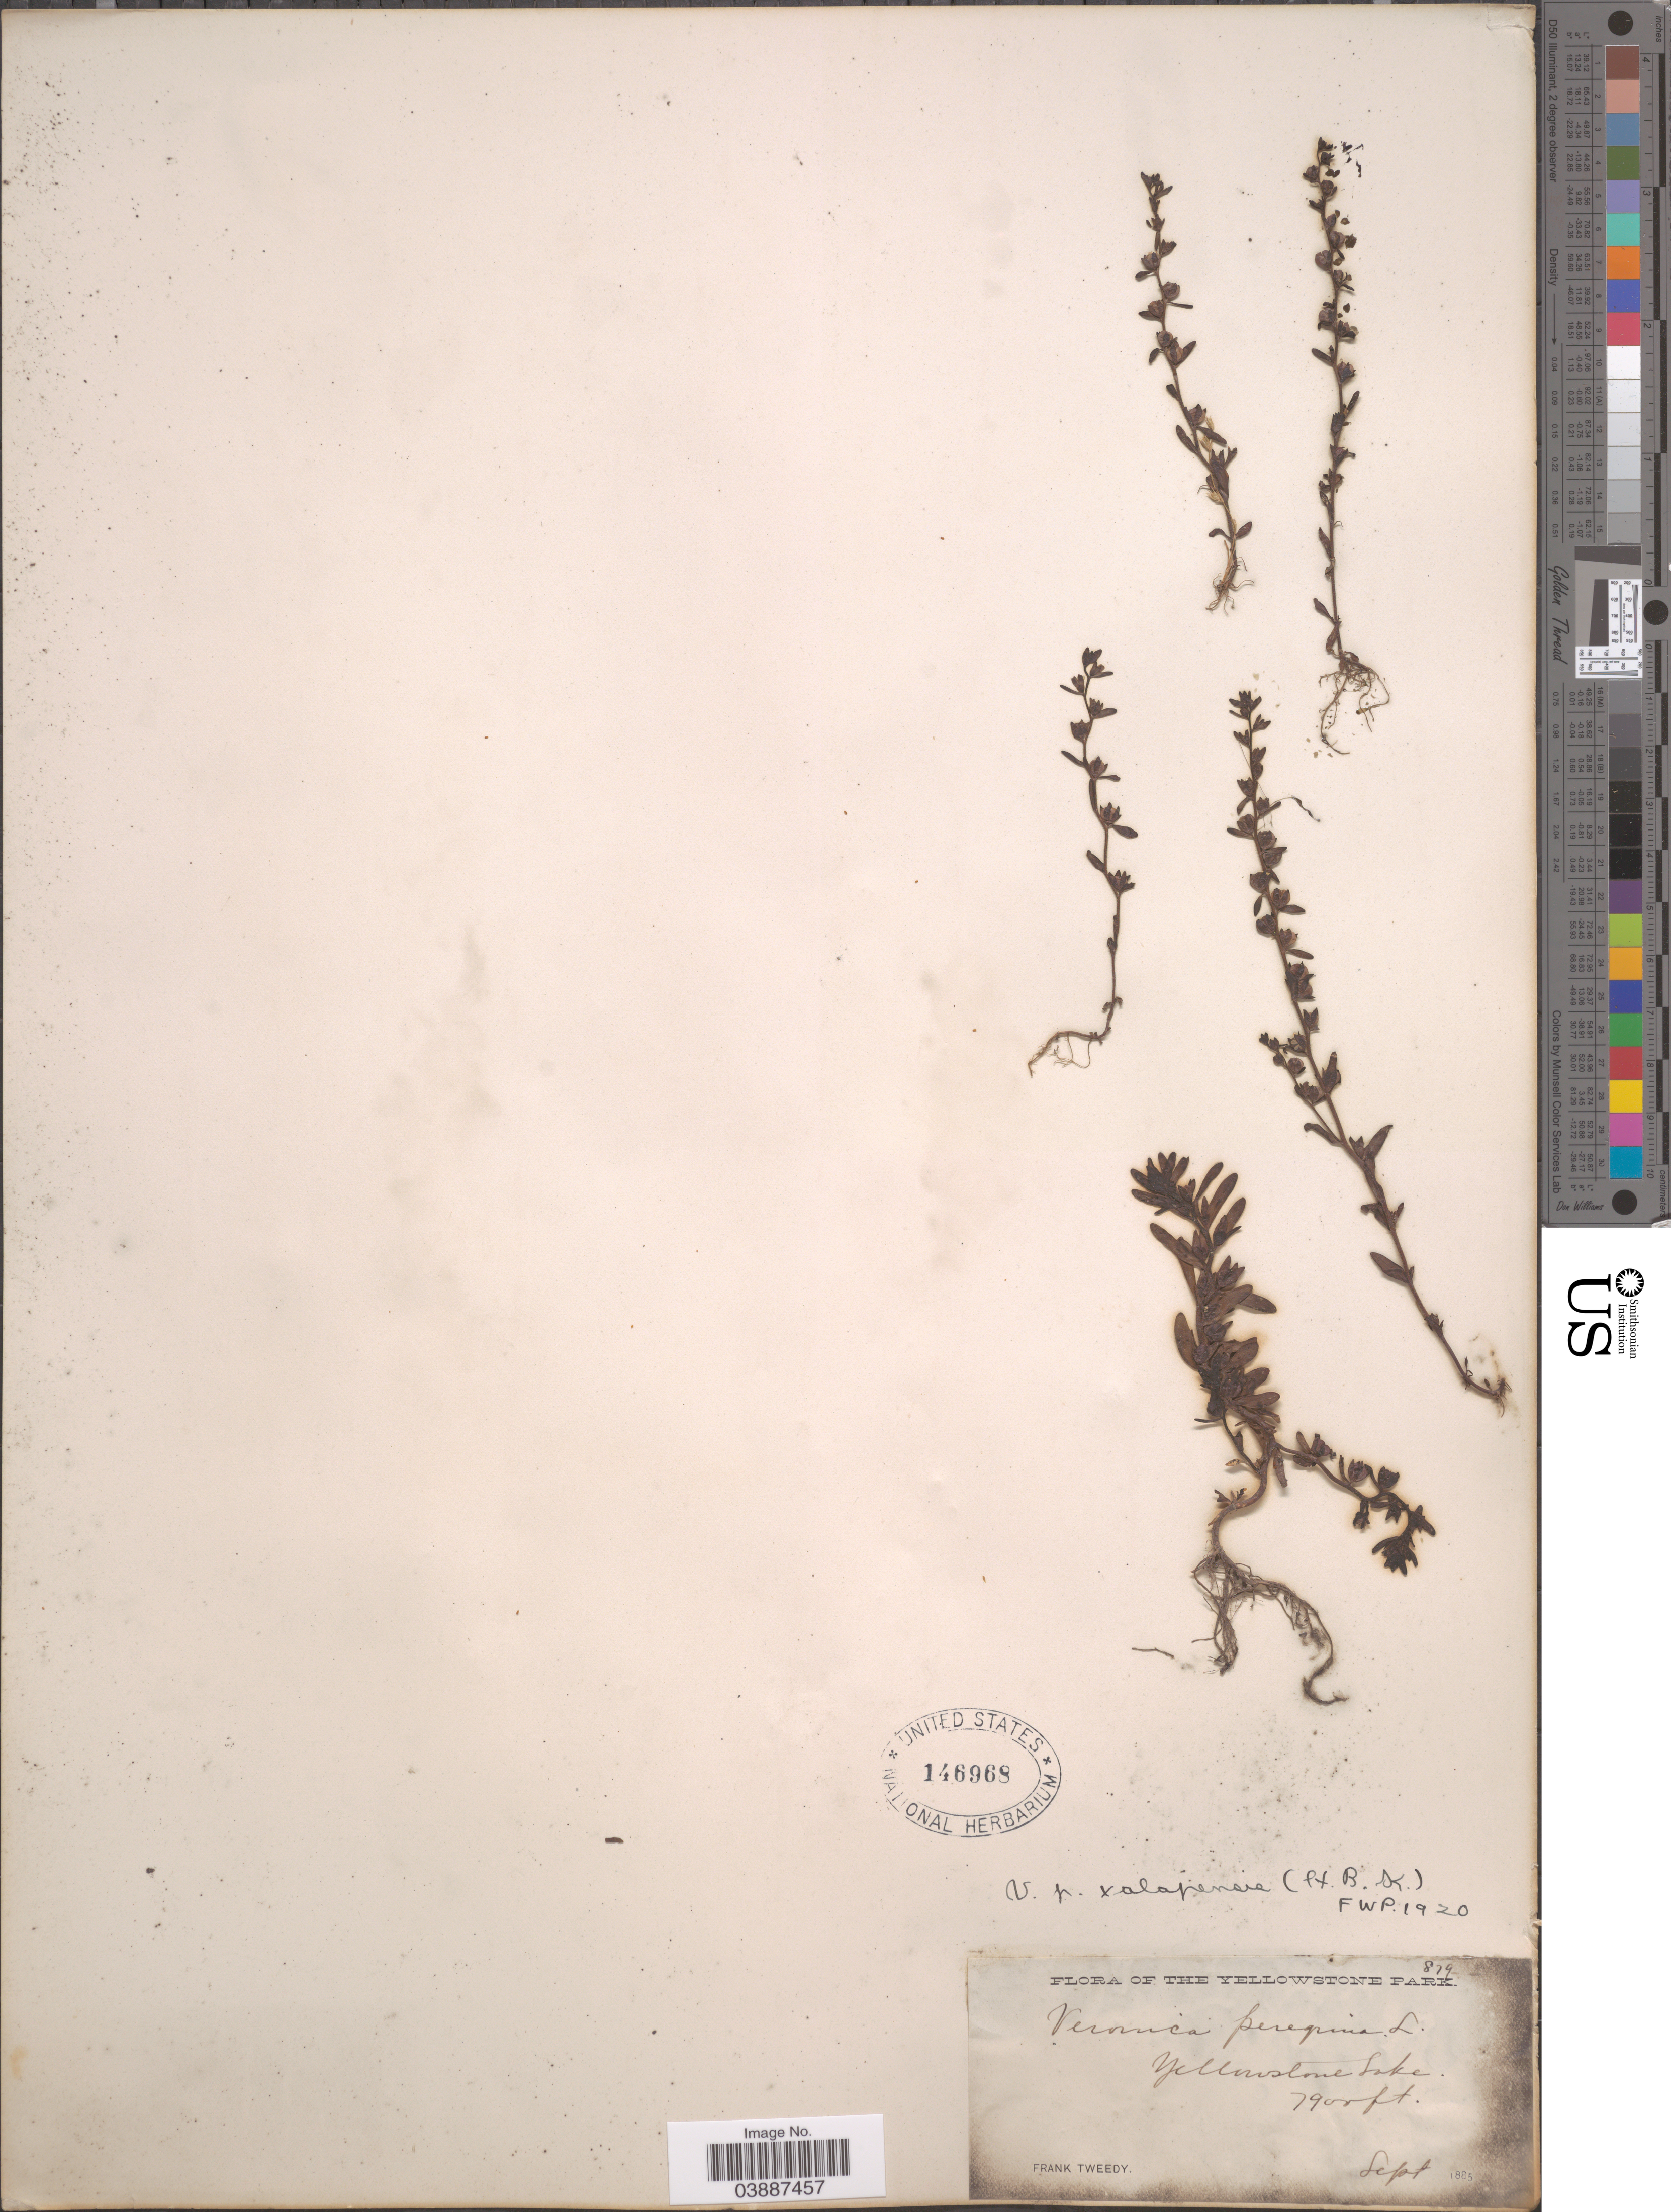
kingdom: Plantae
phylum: Tracheophyta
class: Magnoliopsida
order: Lamiales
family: Plantaginaceae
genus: Veronica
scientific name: Veronica peregrina var. xalapensis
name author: Kunth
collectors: F. Tweedy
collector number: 879*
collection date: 1885-09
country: United States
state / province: Wyoming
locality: The Yellowstone Park. Yellowstone Lake.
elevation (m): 2408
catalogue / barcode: US 146968